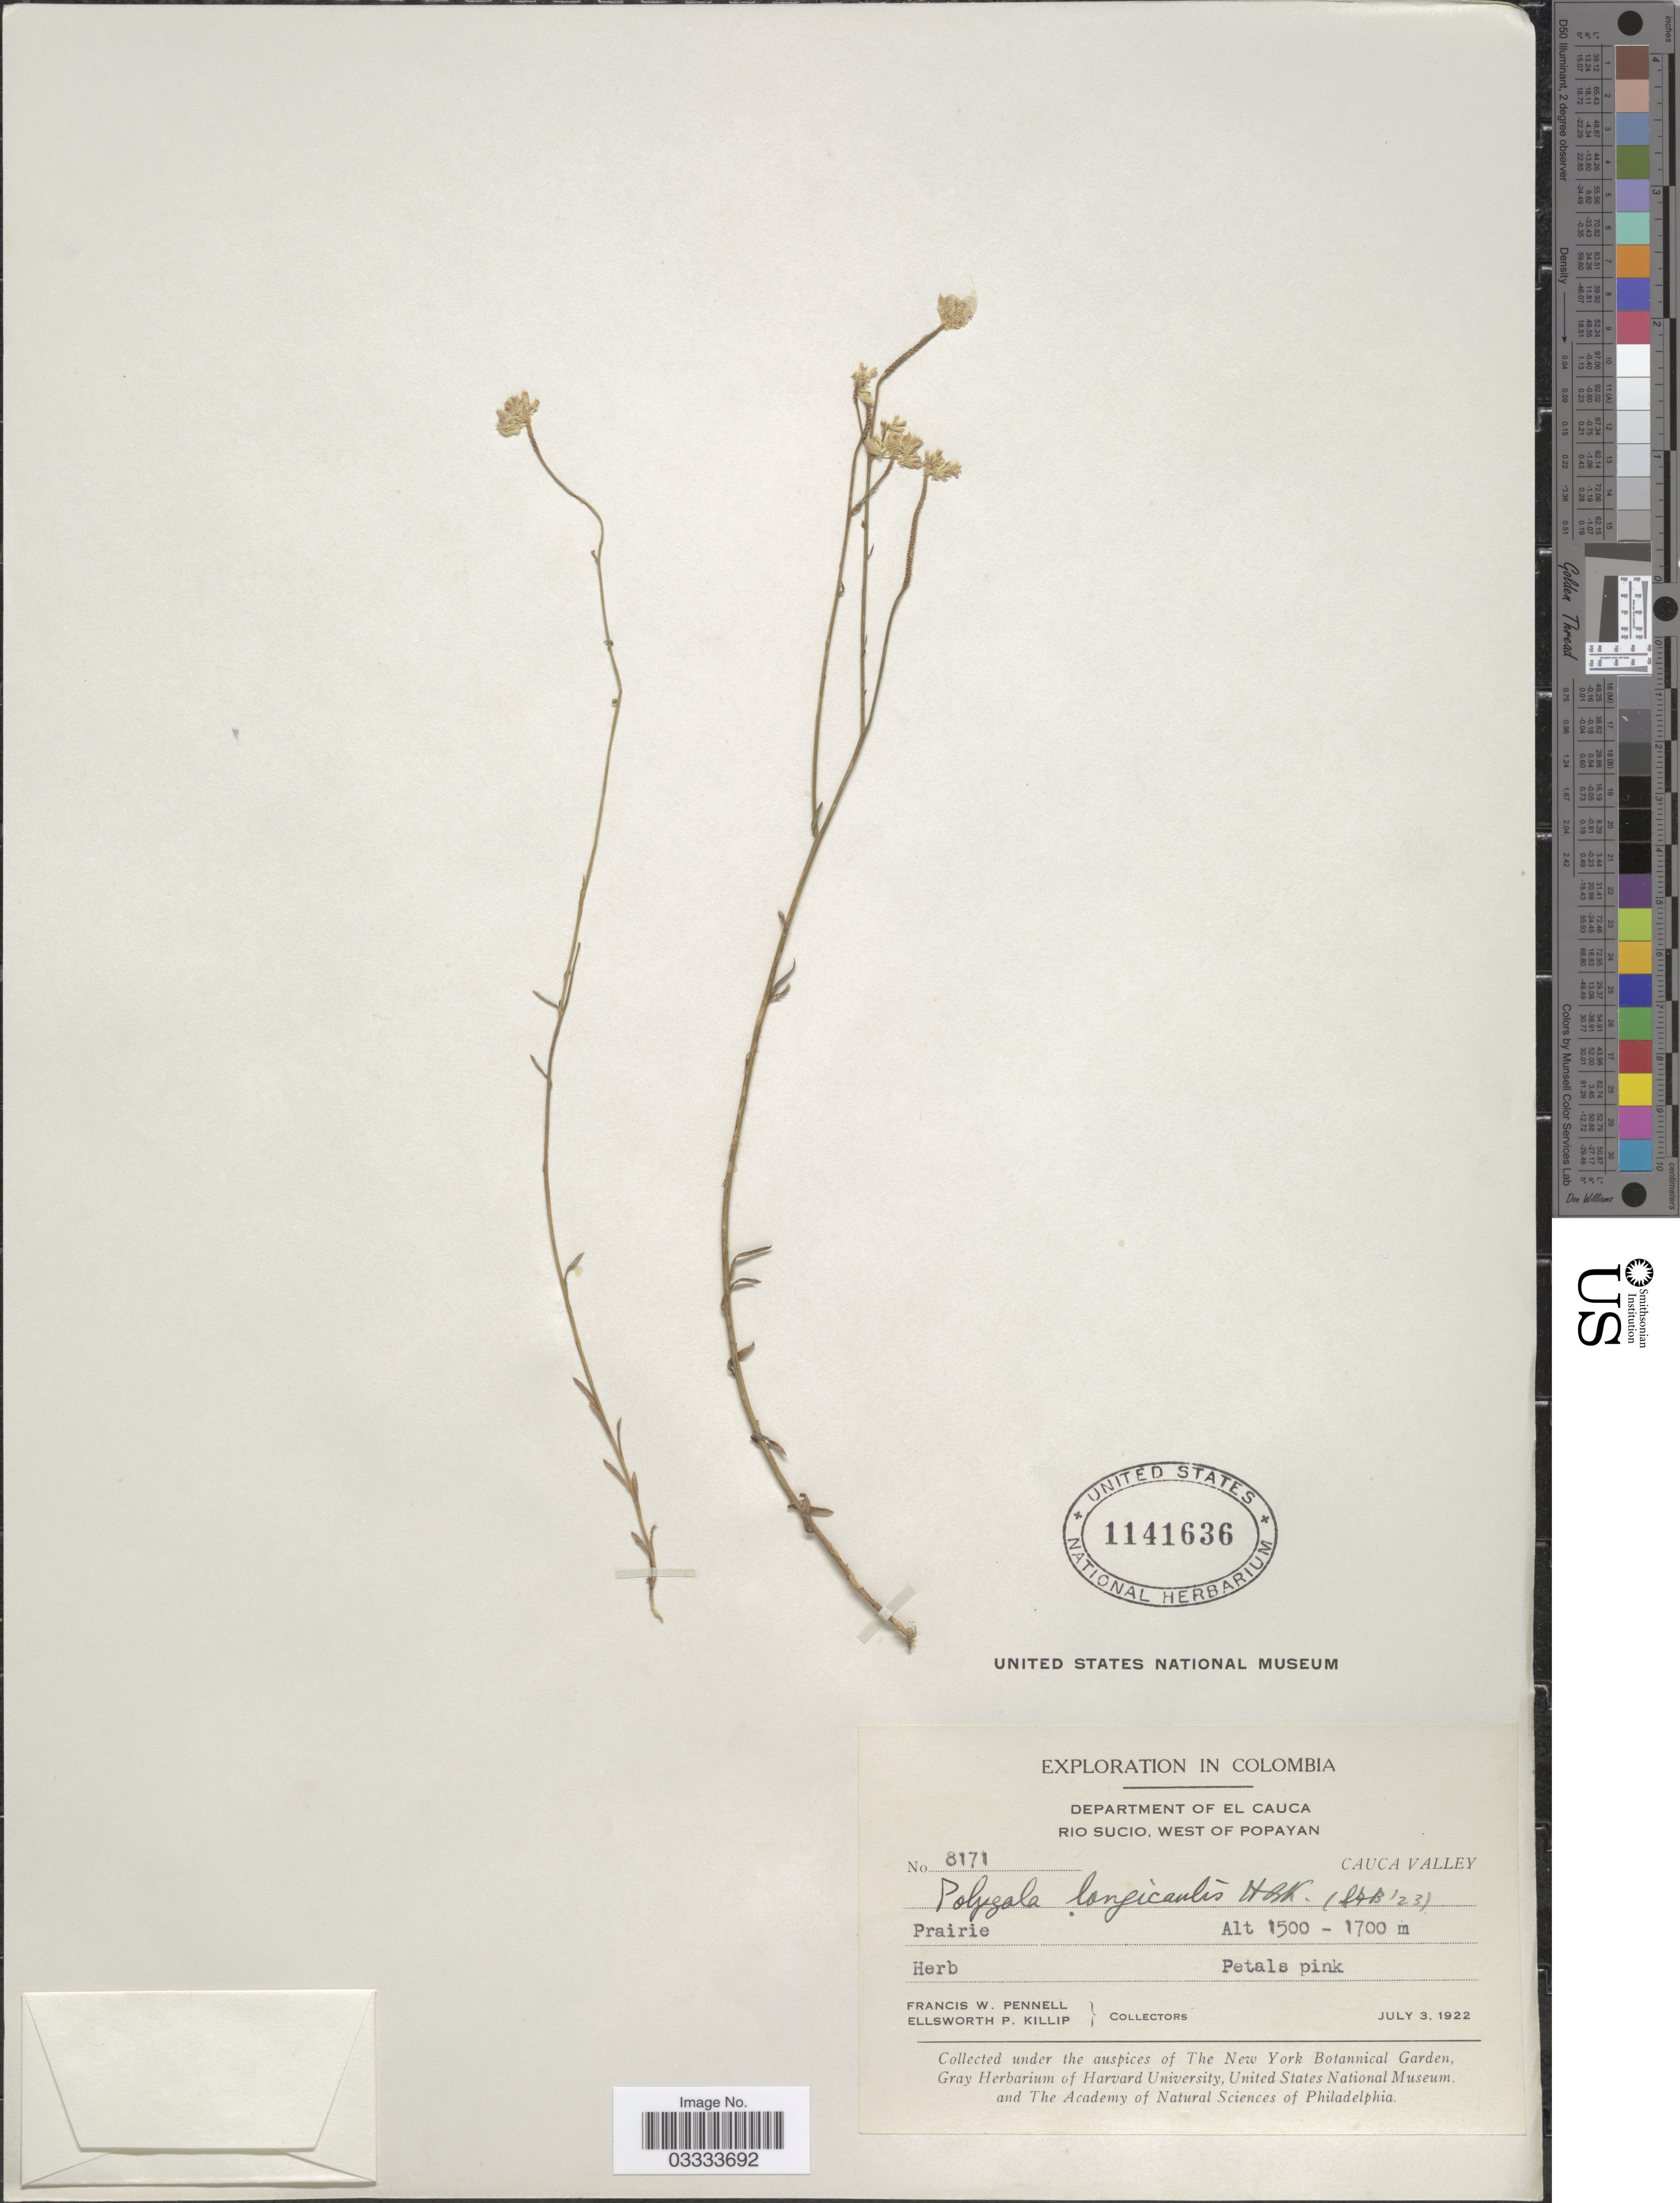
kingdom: Plantae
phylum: Tracheophyta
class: Magnoliopsida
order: Fabales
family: Polygalaceae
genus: Polygala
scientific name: Polygala longicaulis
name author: Kunth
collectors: F. W. Pennell & E. P. Killip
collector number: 8171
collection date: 1922-07-03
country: Colombia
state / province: Cauca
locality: Department of El Cauca. Rio Sucio, West of Popayan. Cauca Valley.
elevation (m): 1500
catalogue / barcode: US 1141636